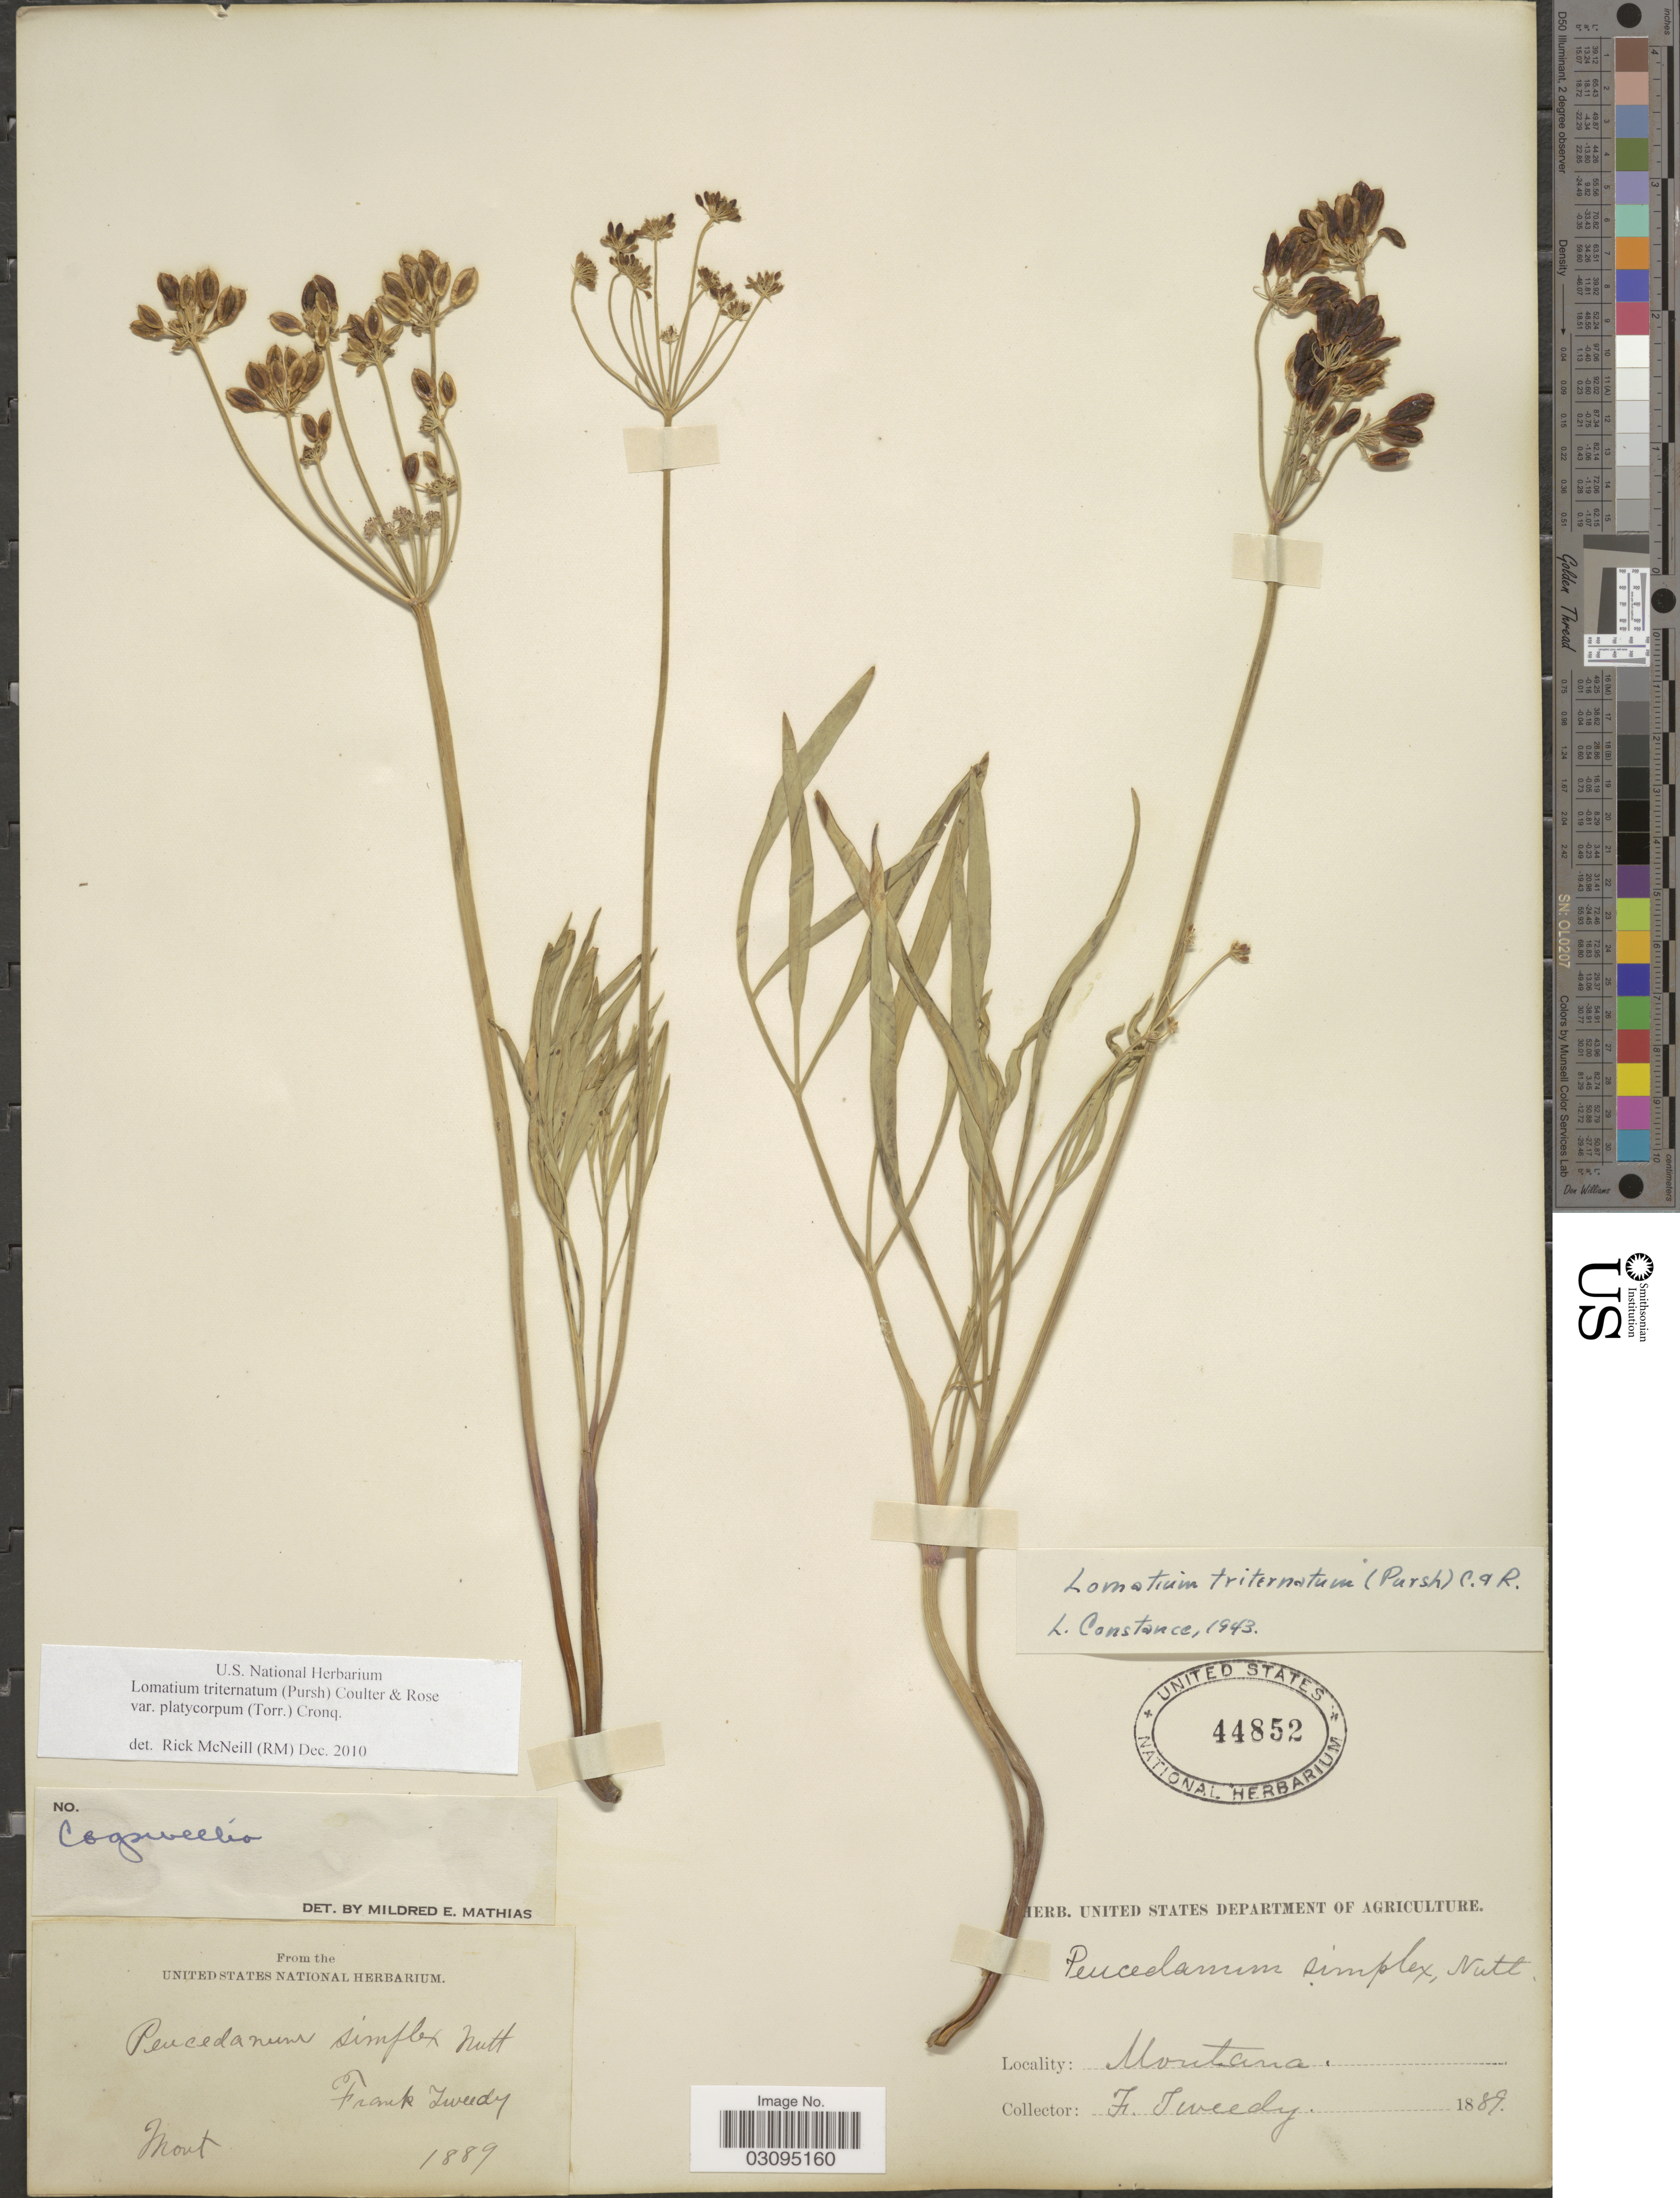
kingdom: Plantae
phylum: Tracheophyta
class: Magnoliopsida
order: Apiales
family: Apiaceae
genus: Lomatium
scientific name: Lomatium triternatum var. platycarpum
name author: (Torr.) B. Boivin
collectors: F. Tweedy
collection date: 1889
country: United States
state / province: Montana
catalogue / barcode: US 44852